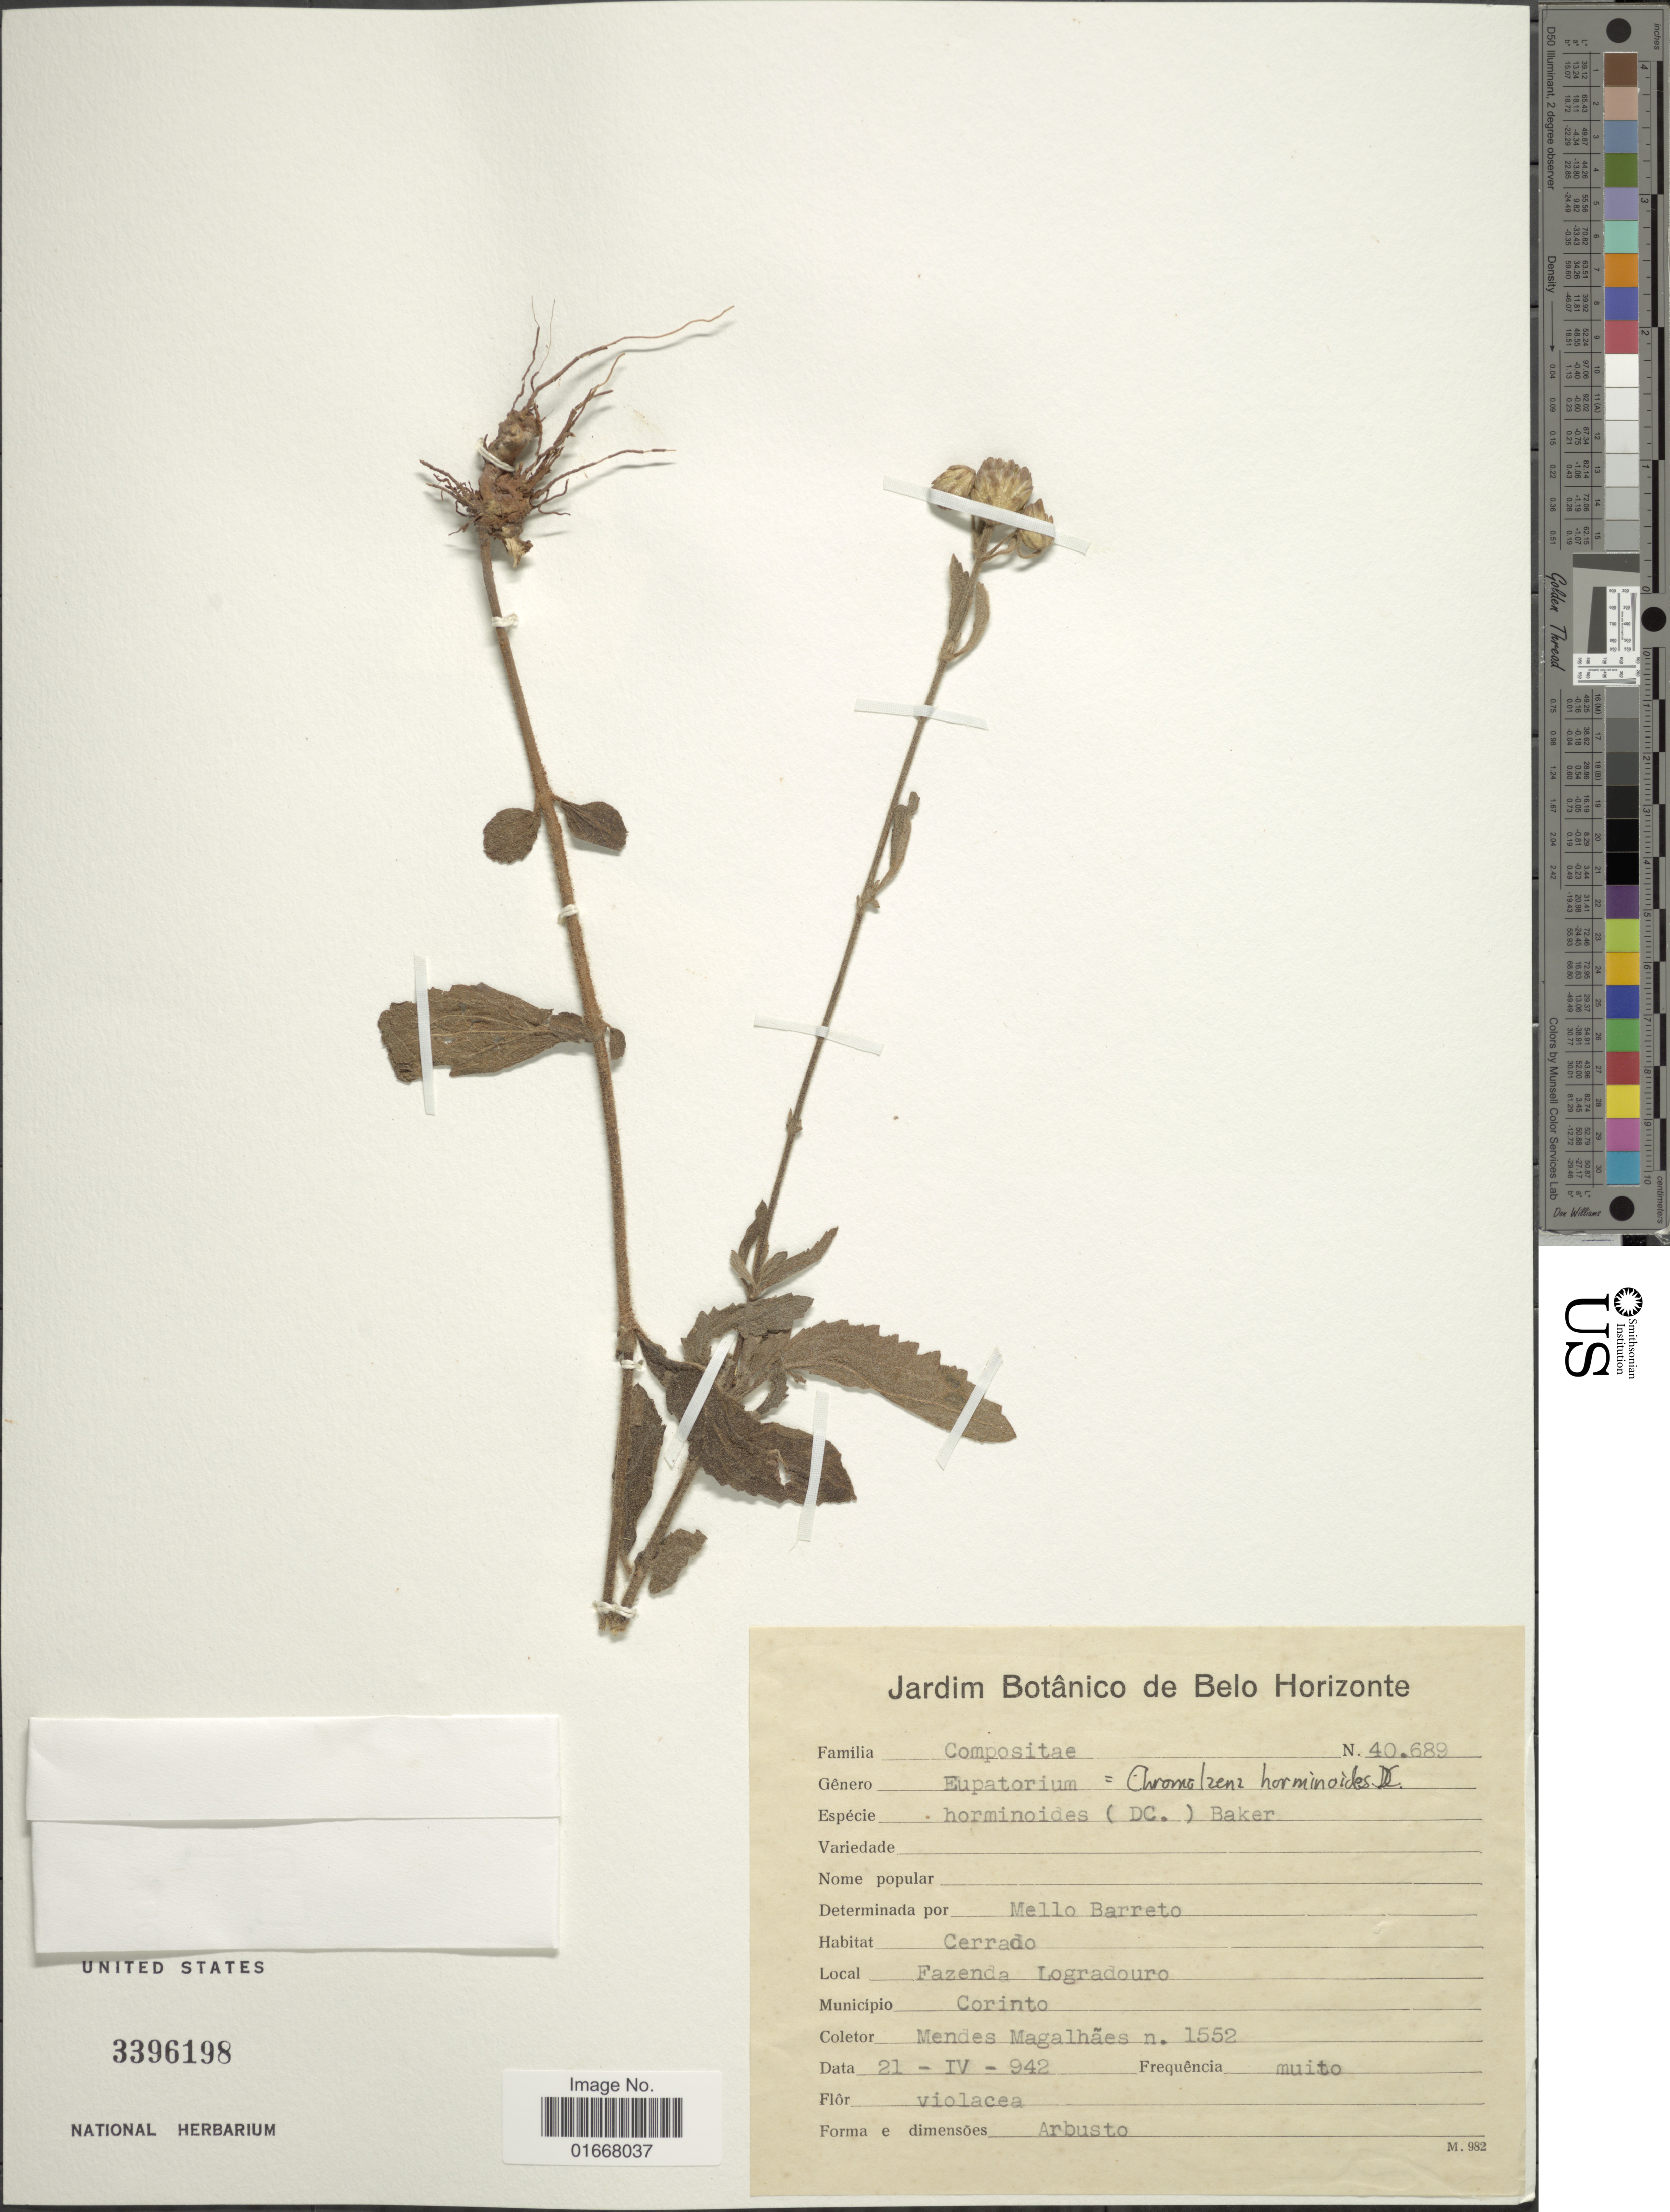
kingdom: Plantae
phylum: Tracheophyta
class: Magnoliopsida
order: Asterales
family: Asteraceae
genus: Chromolaena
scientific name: Chromolaena horminoides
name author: DC.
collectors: M. Magalhães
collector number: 1552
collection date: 1942-04-21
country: Colombia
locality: Cerrado, Fazenda Logradouro, Município Corinto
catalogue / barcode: US 3396198